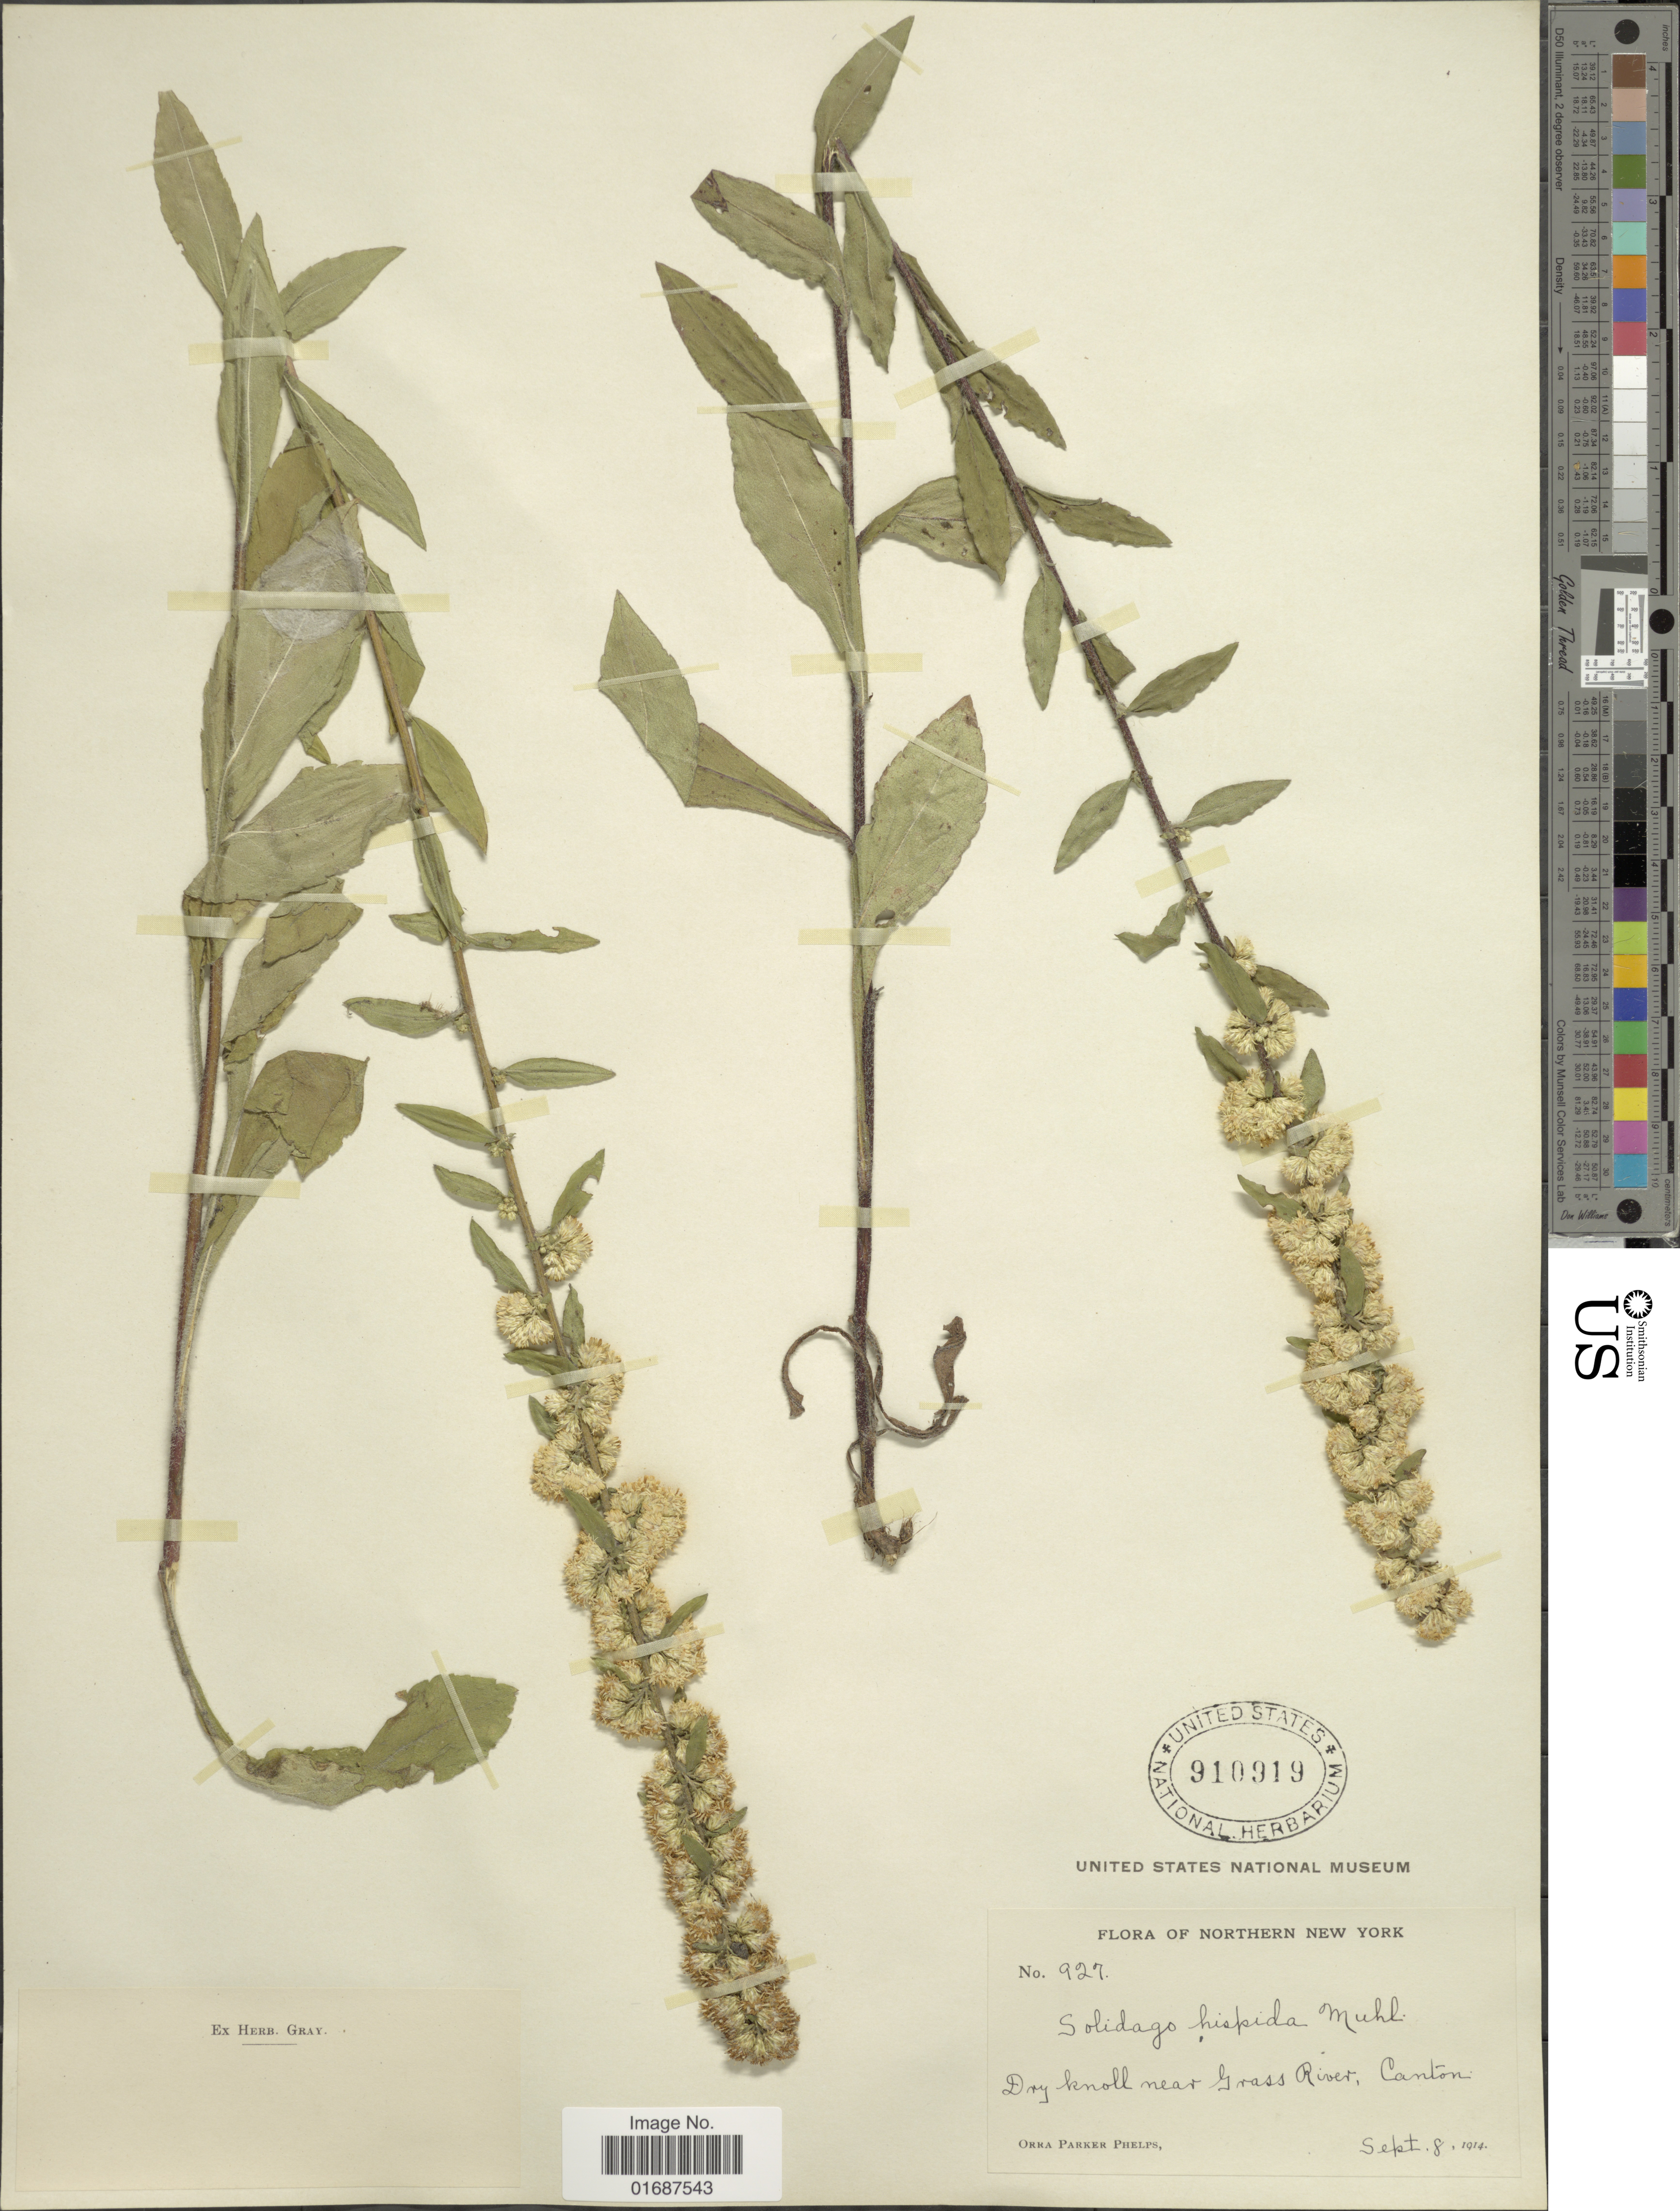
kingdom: Plantae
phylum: Tracheophyta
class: Magnoliopsida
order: Asterales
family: Asteraceae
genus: Solidago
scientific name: Solidago hispida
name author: Muhl. ex Willd.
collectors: O. P. Phelps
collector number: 927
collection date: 1914-09-08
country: United States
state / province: New York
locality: Northern New York. near Grass River, Canton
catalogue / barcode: US 910919